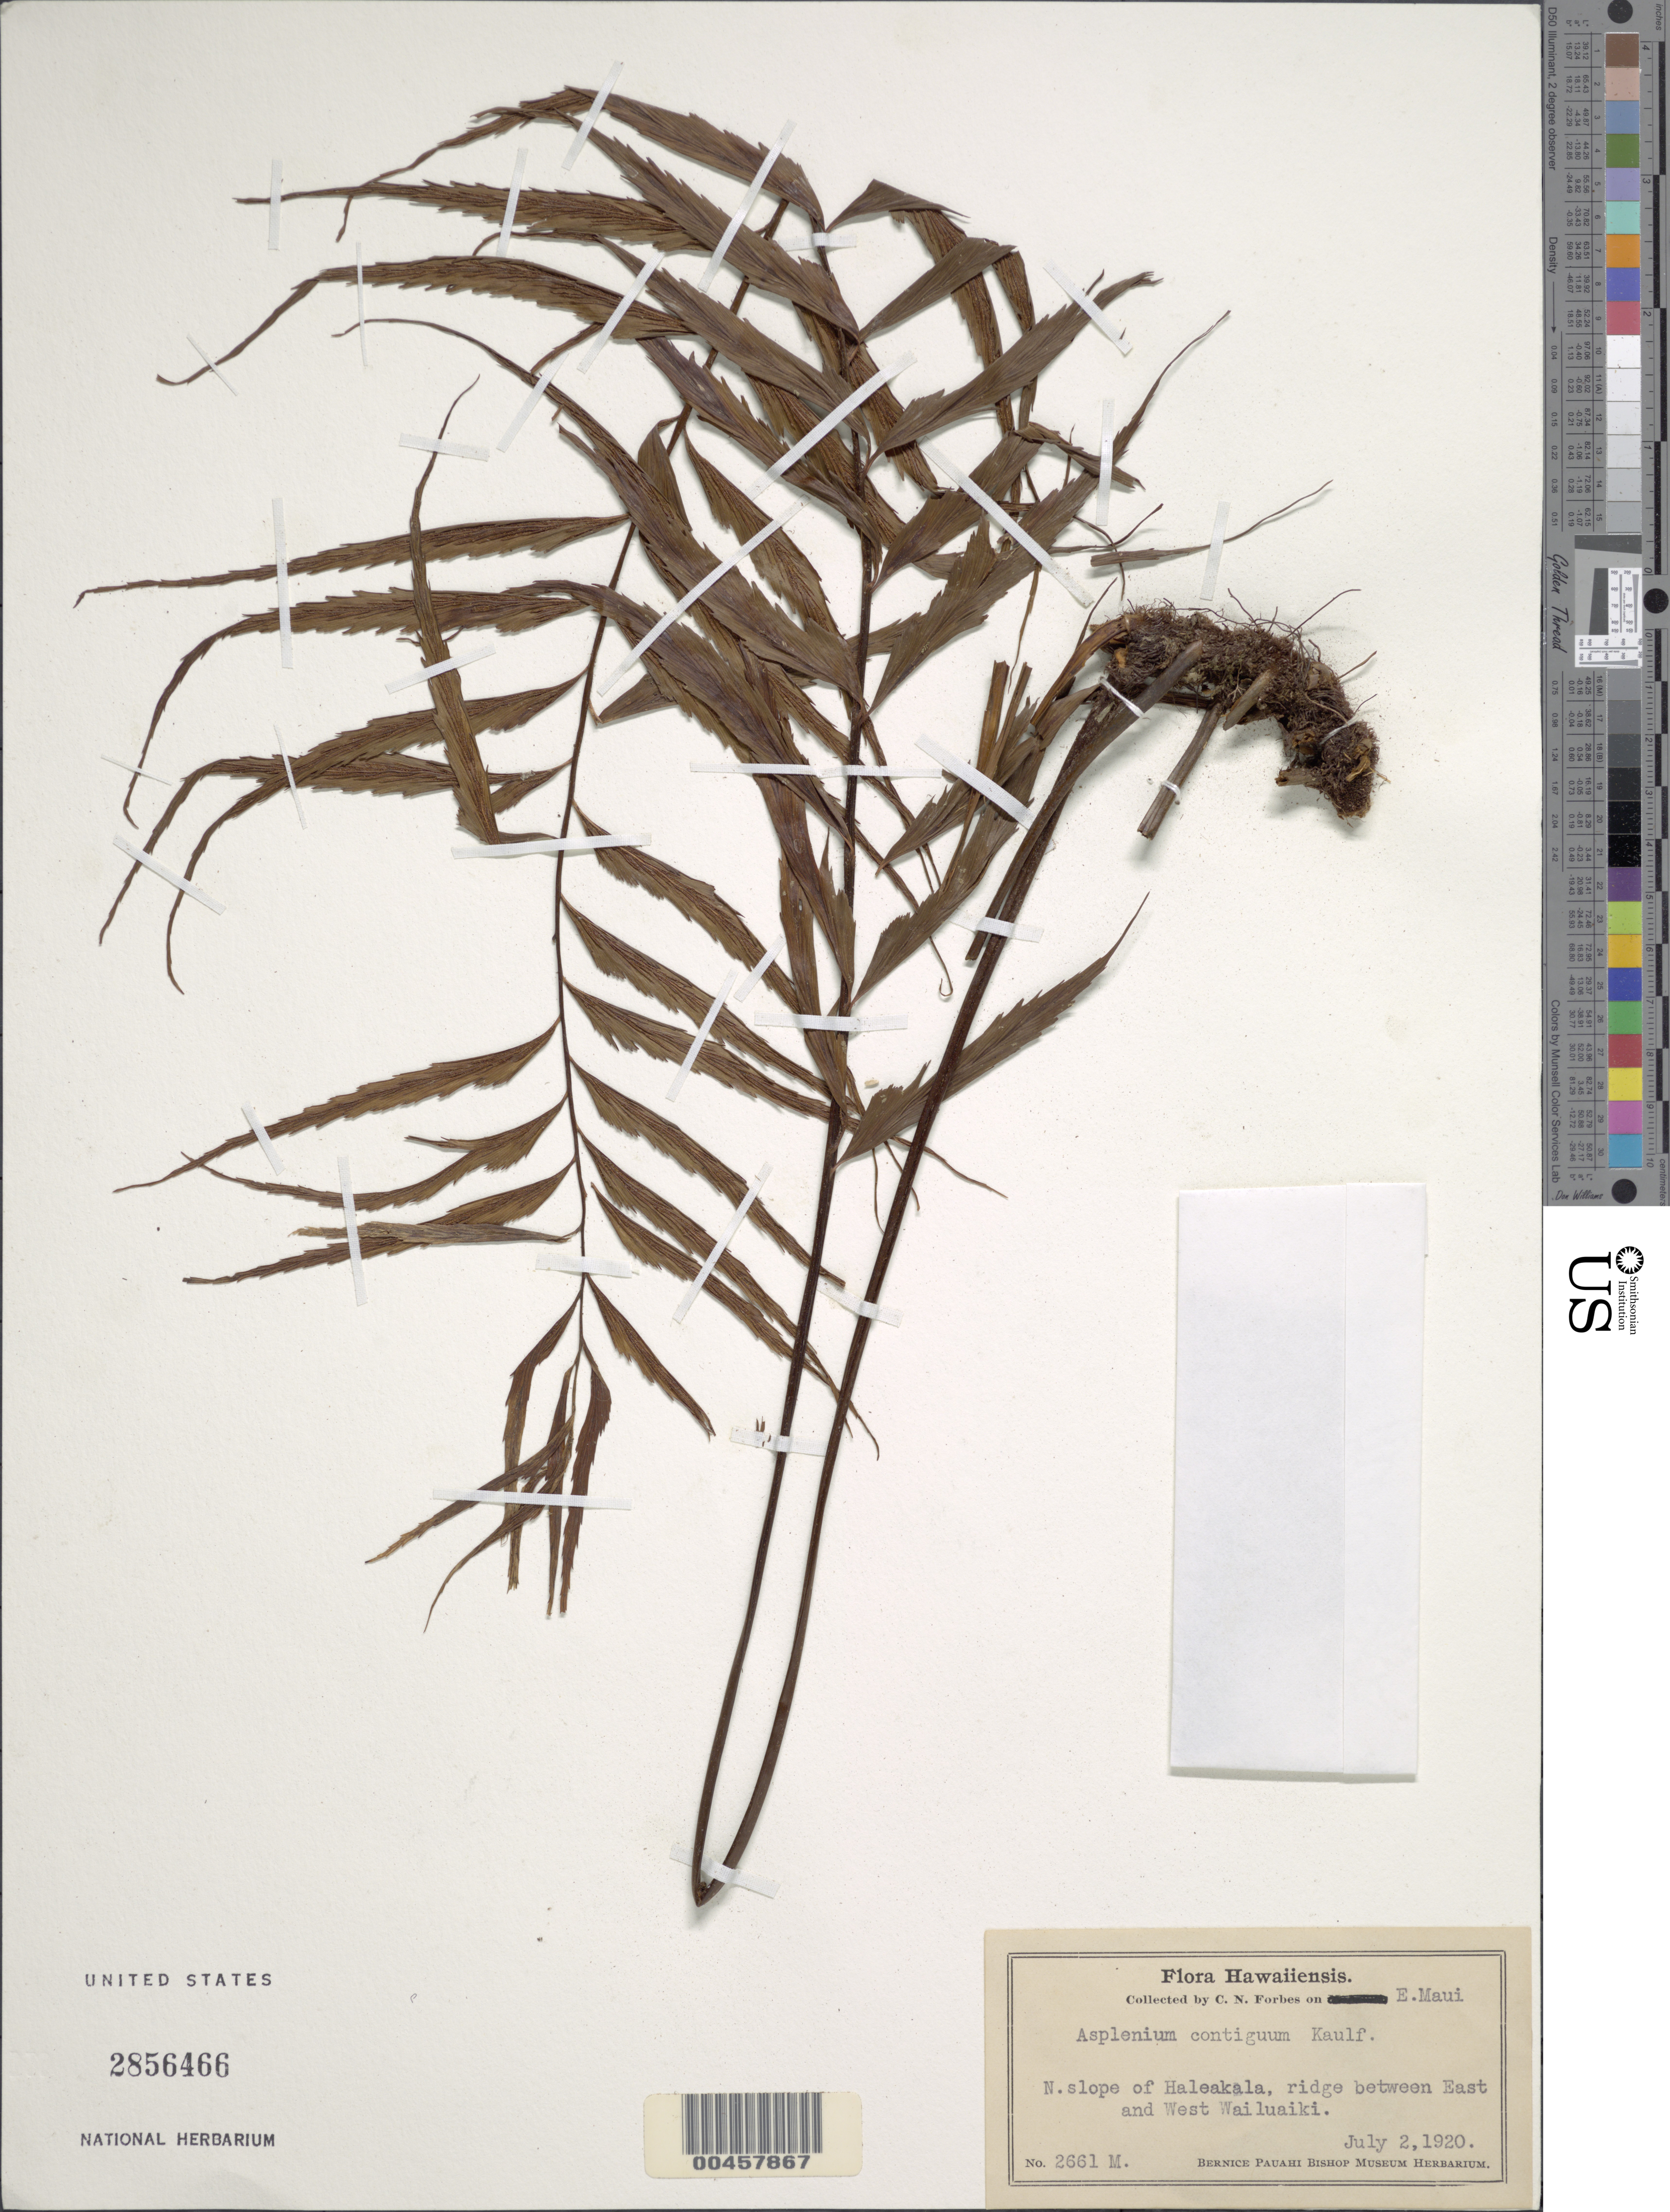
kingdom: Plantae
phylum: Tracheophyta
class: Polypodiopsida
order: Polypodiales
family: Aspleniaceae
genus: Asplenium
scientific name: Asplenium contiguum var. contiguum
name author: Kaulf.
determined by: Wagner, W. L., (BOT), Smithsonian Institution - National Museum of Natural History (UNITED STATES)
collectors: C. N. Forbes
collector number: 2661.M.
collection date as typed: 2 Jul 1920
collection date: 1920-07-02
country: United States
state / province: Hawaii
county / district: Maui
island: Maui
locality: E. Maui: N. slope of Haleakala, ridge between East and West Wailuaiki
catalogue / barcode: US 2856466